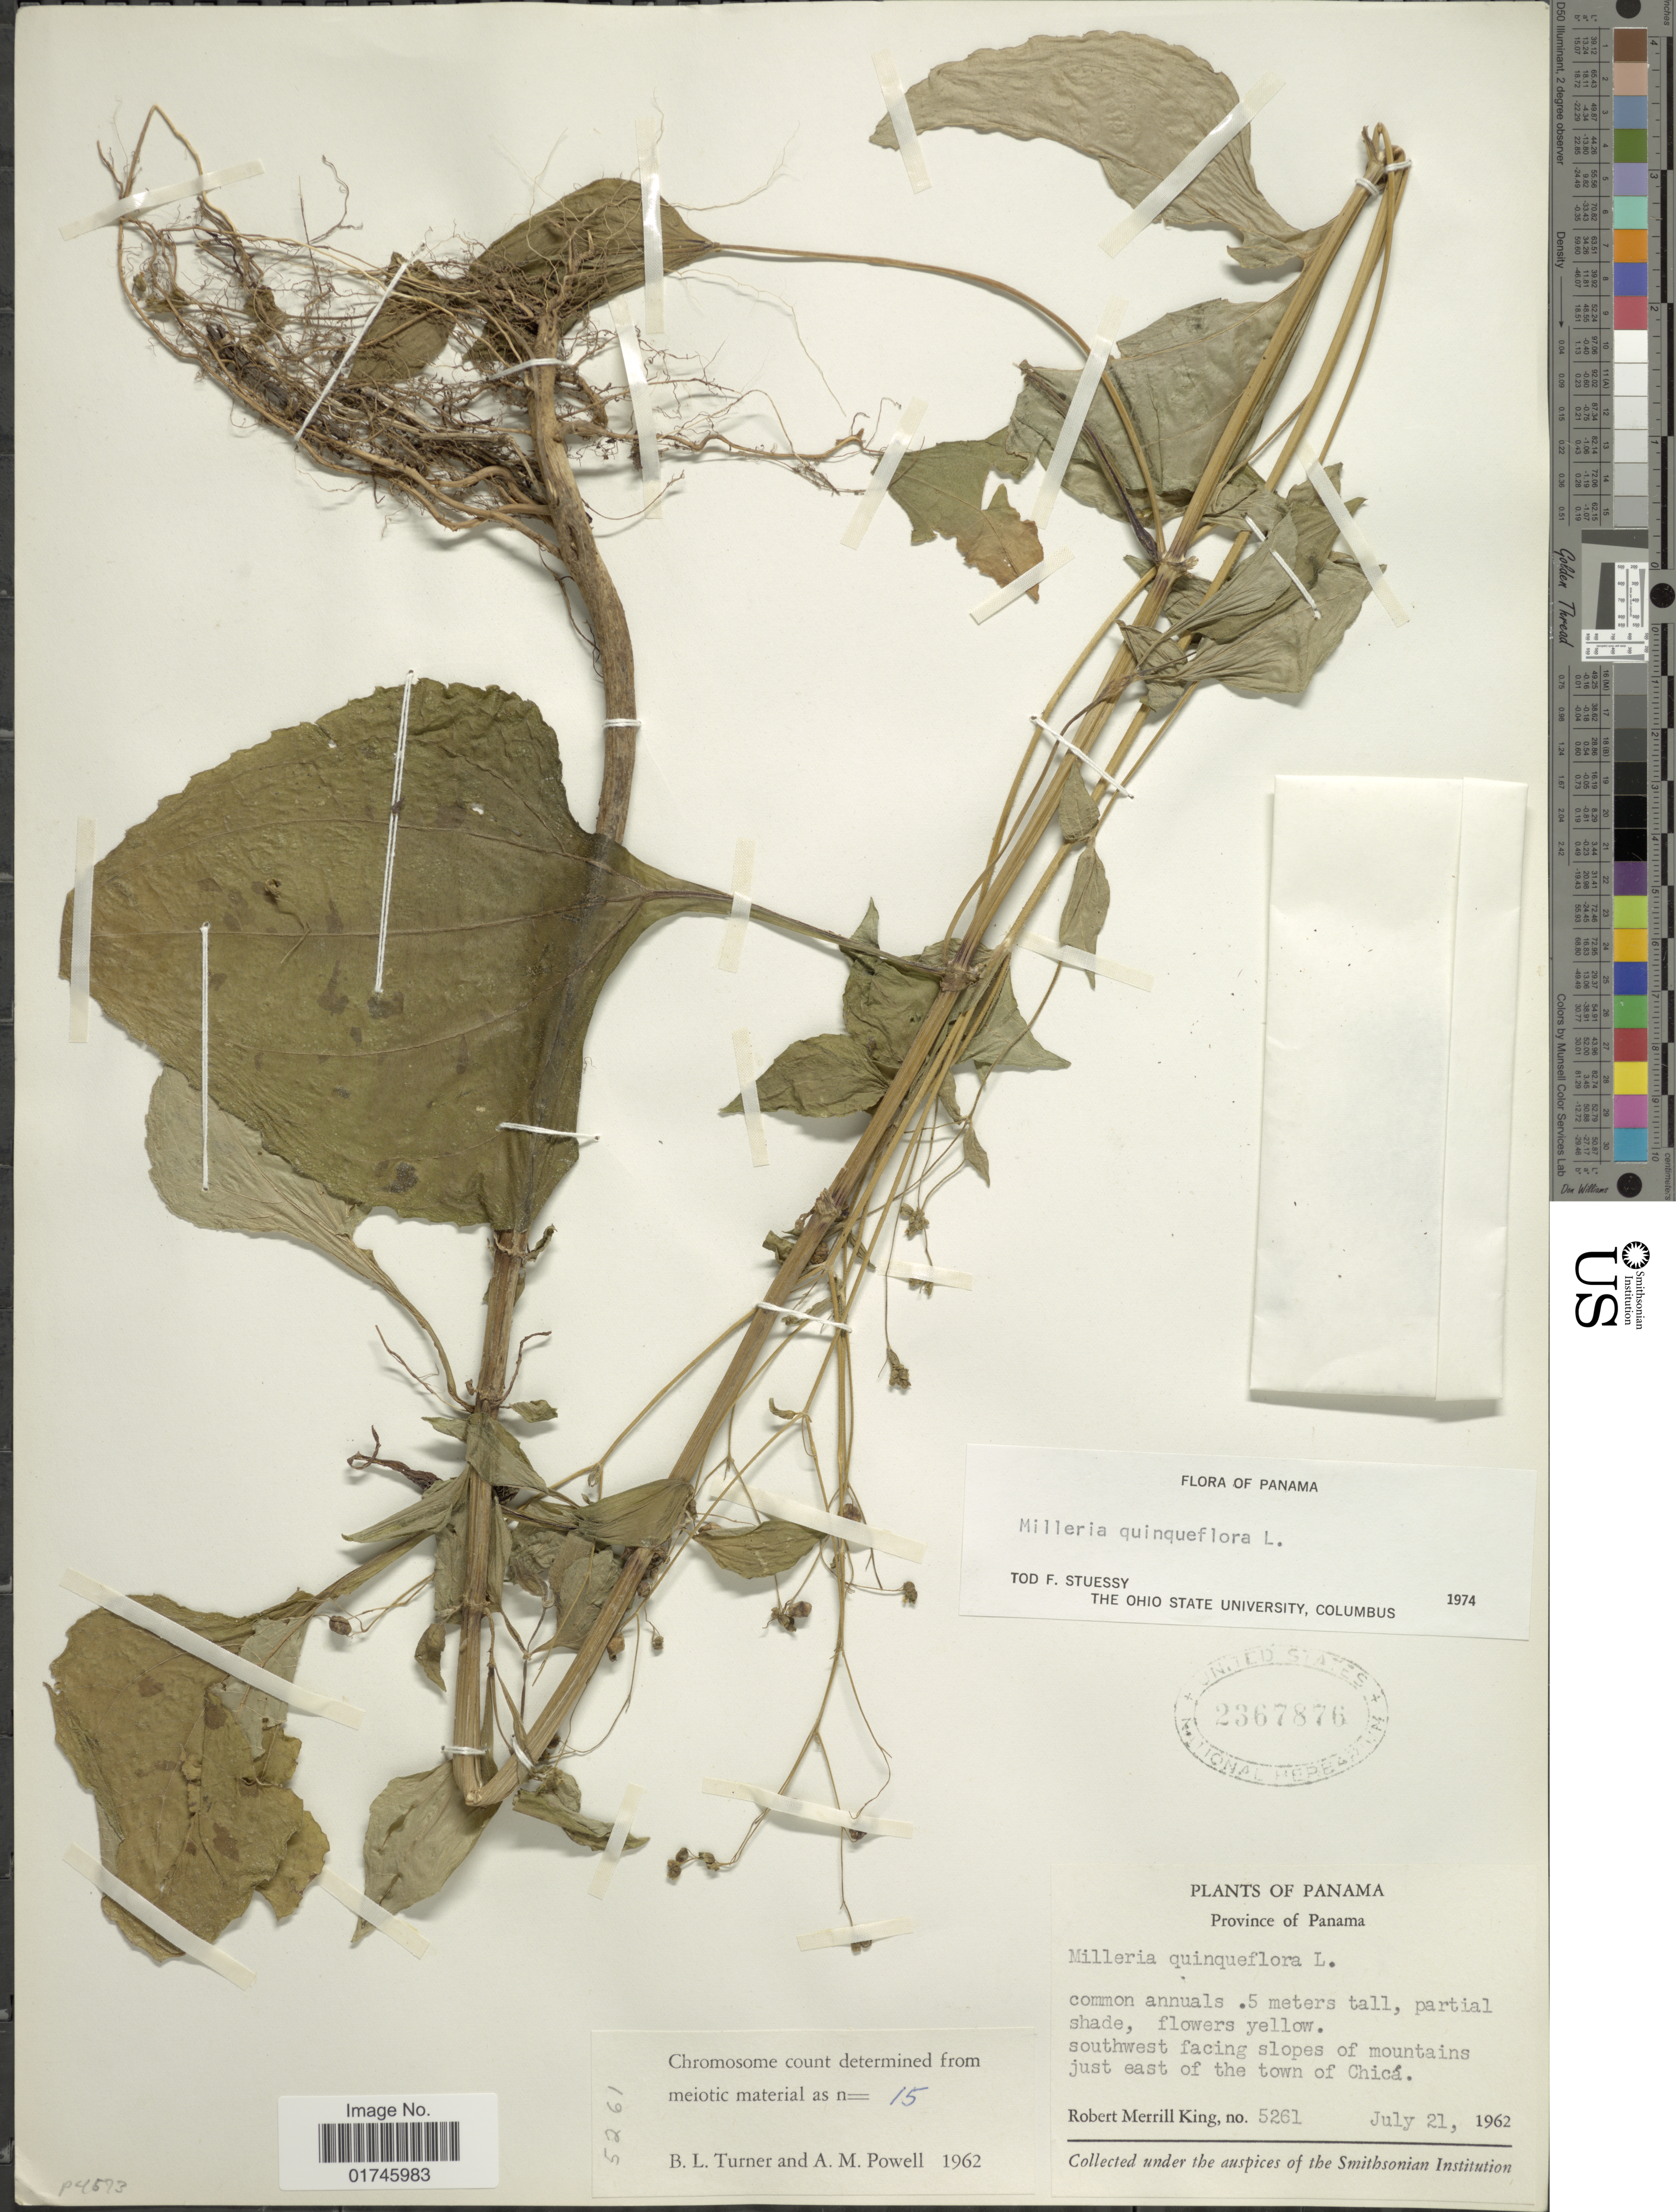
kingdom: Plantae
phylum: Tracheophyta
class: Magnoliopsida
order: Asterales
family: Asteraceae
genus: Milleria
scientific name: Milleria quinqueflora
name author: L.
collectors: R. M. King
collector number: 5261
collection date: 1962-07-21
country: Panama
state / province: Panamá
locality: Province Panama. Southwest facing slopes of mountains just east of town of Chica,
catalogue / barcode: US 2367876